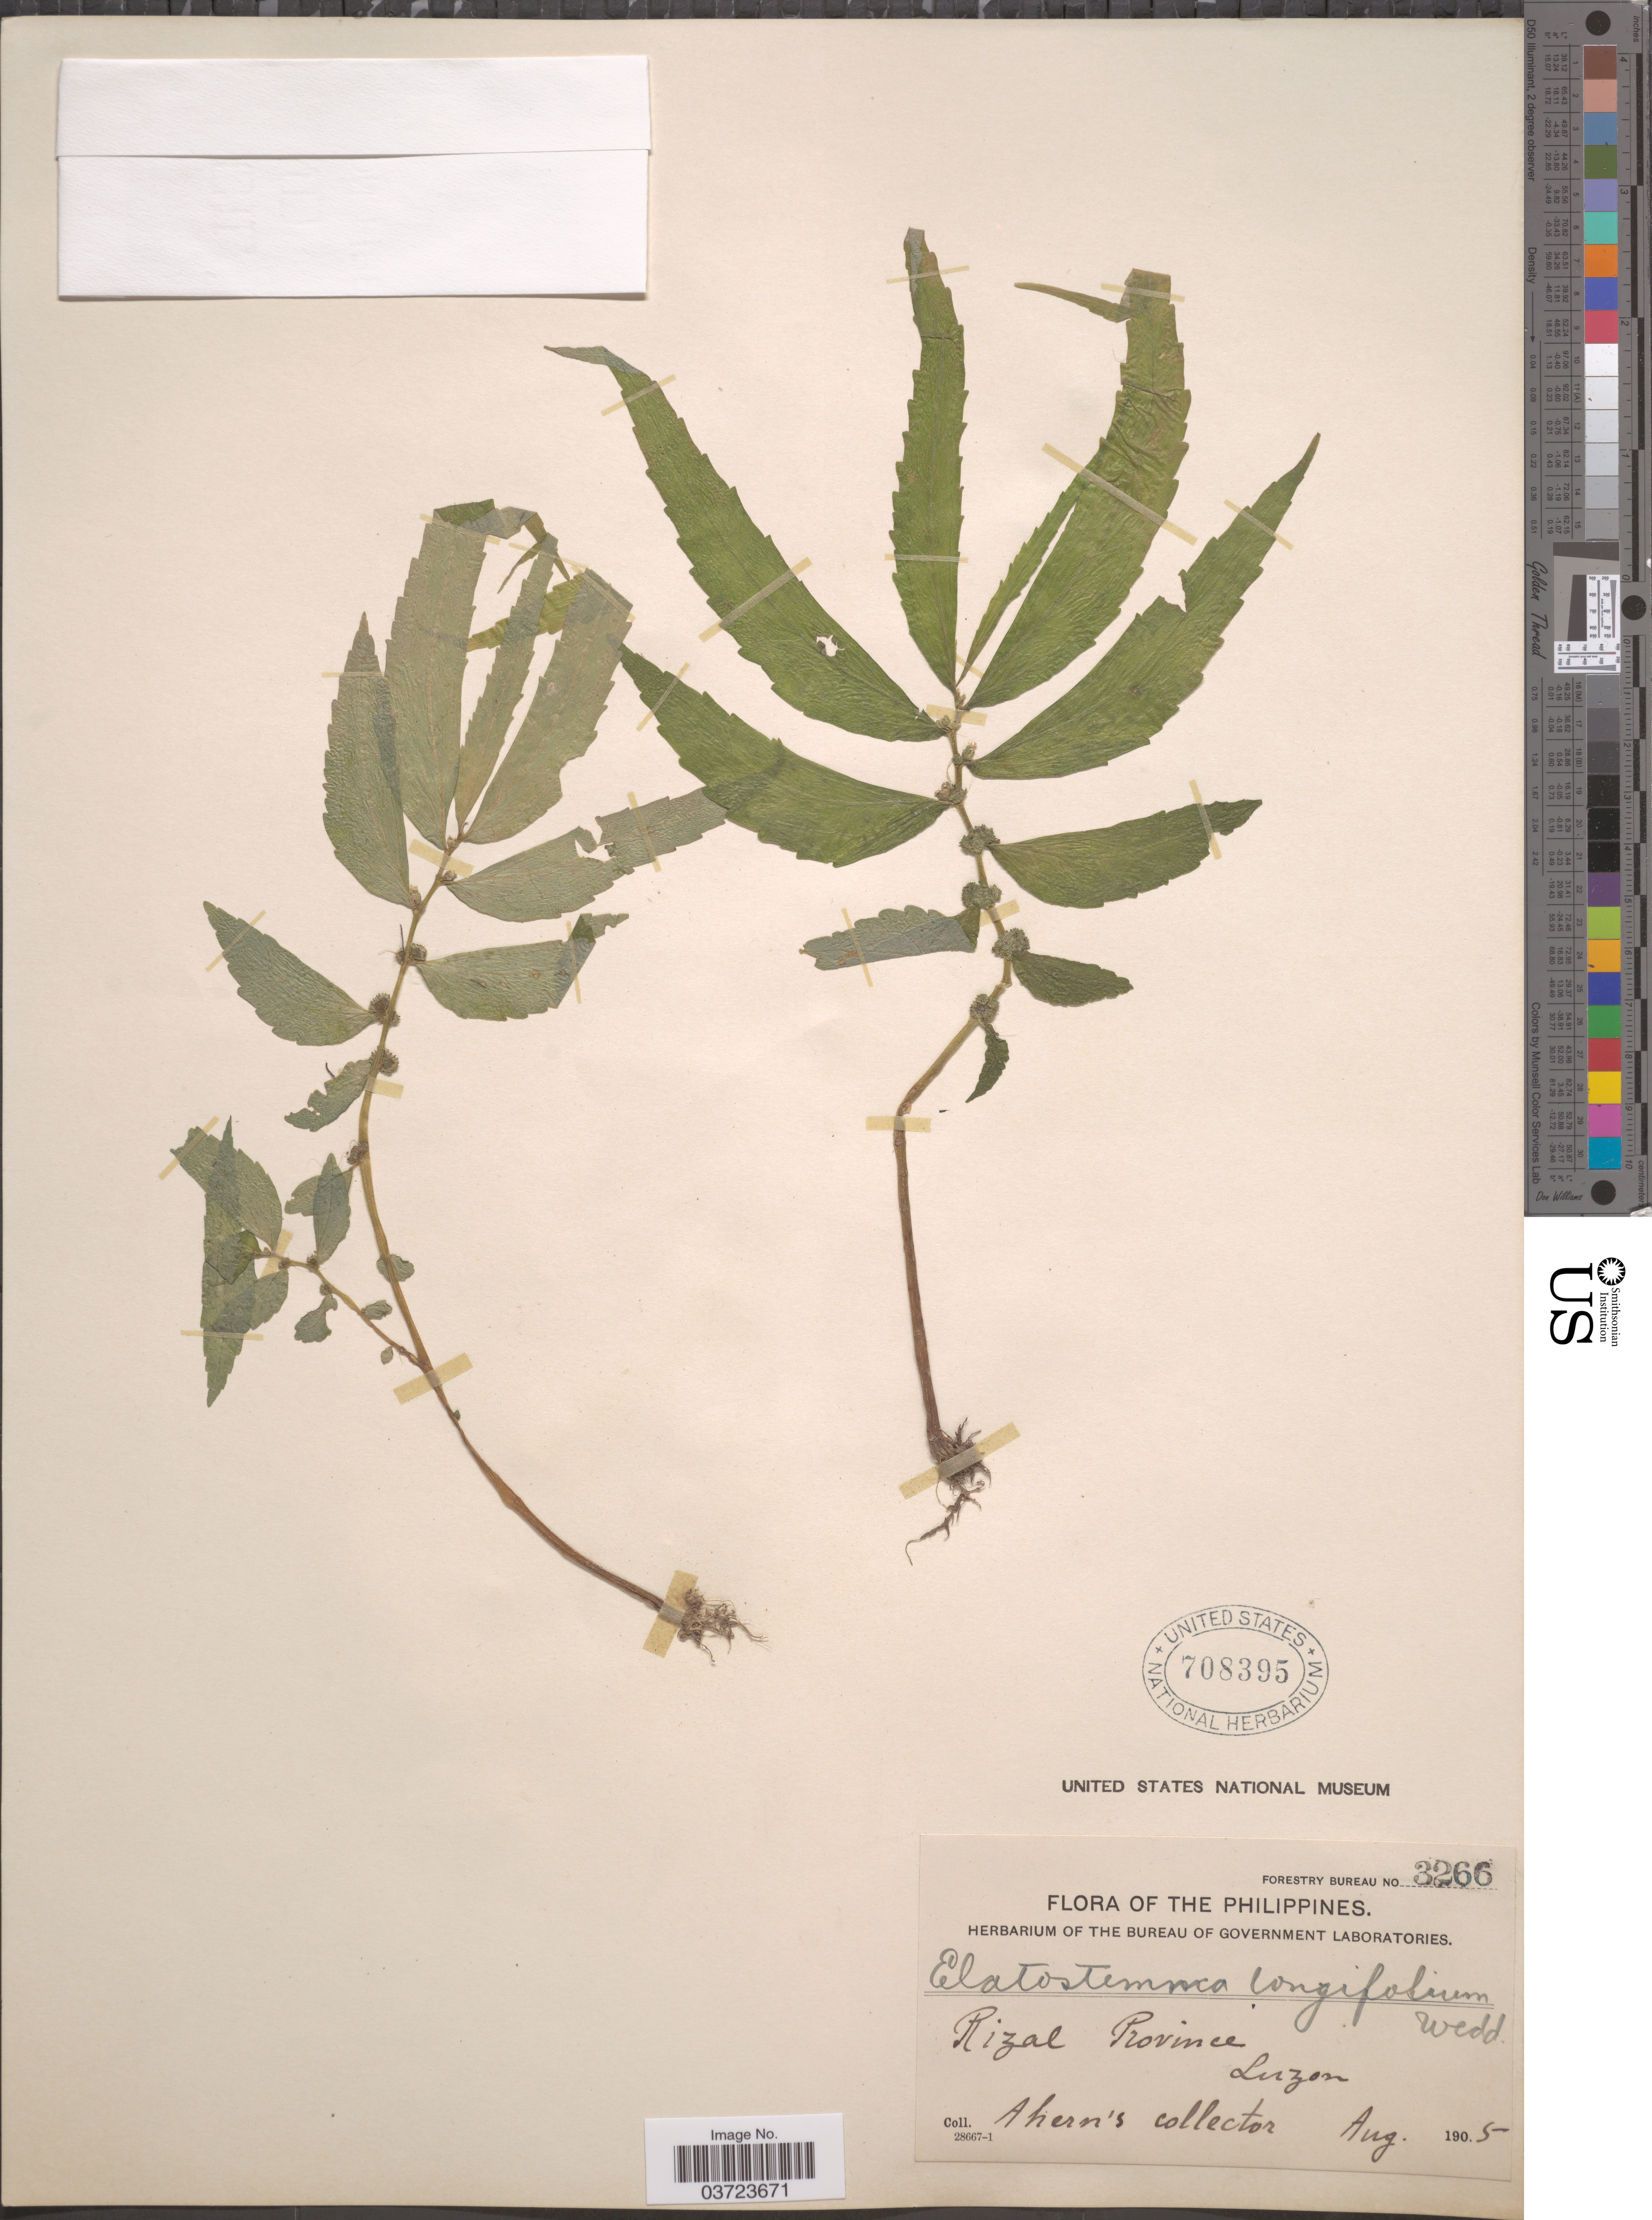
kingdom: Plantae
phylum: Tracheophyta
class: Magnoliopsida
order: Rosales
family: Urticaceae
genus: Elatostema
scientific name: Elatostema longifolium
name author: Wedd.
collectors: Ahern's collector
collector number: Forestry Bureau 3266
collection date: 1905-08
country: Philippines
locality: Rizal Province. Luzon.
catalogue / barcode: US 708395